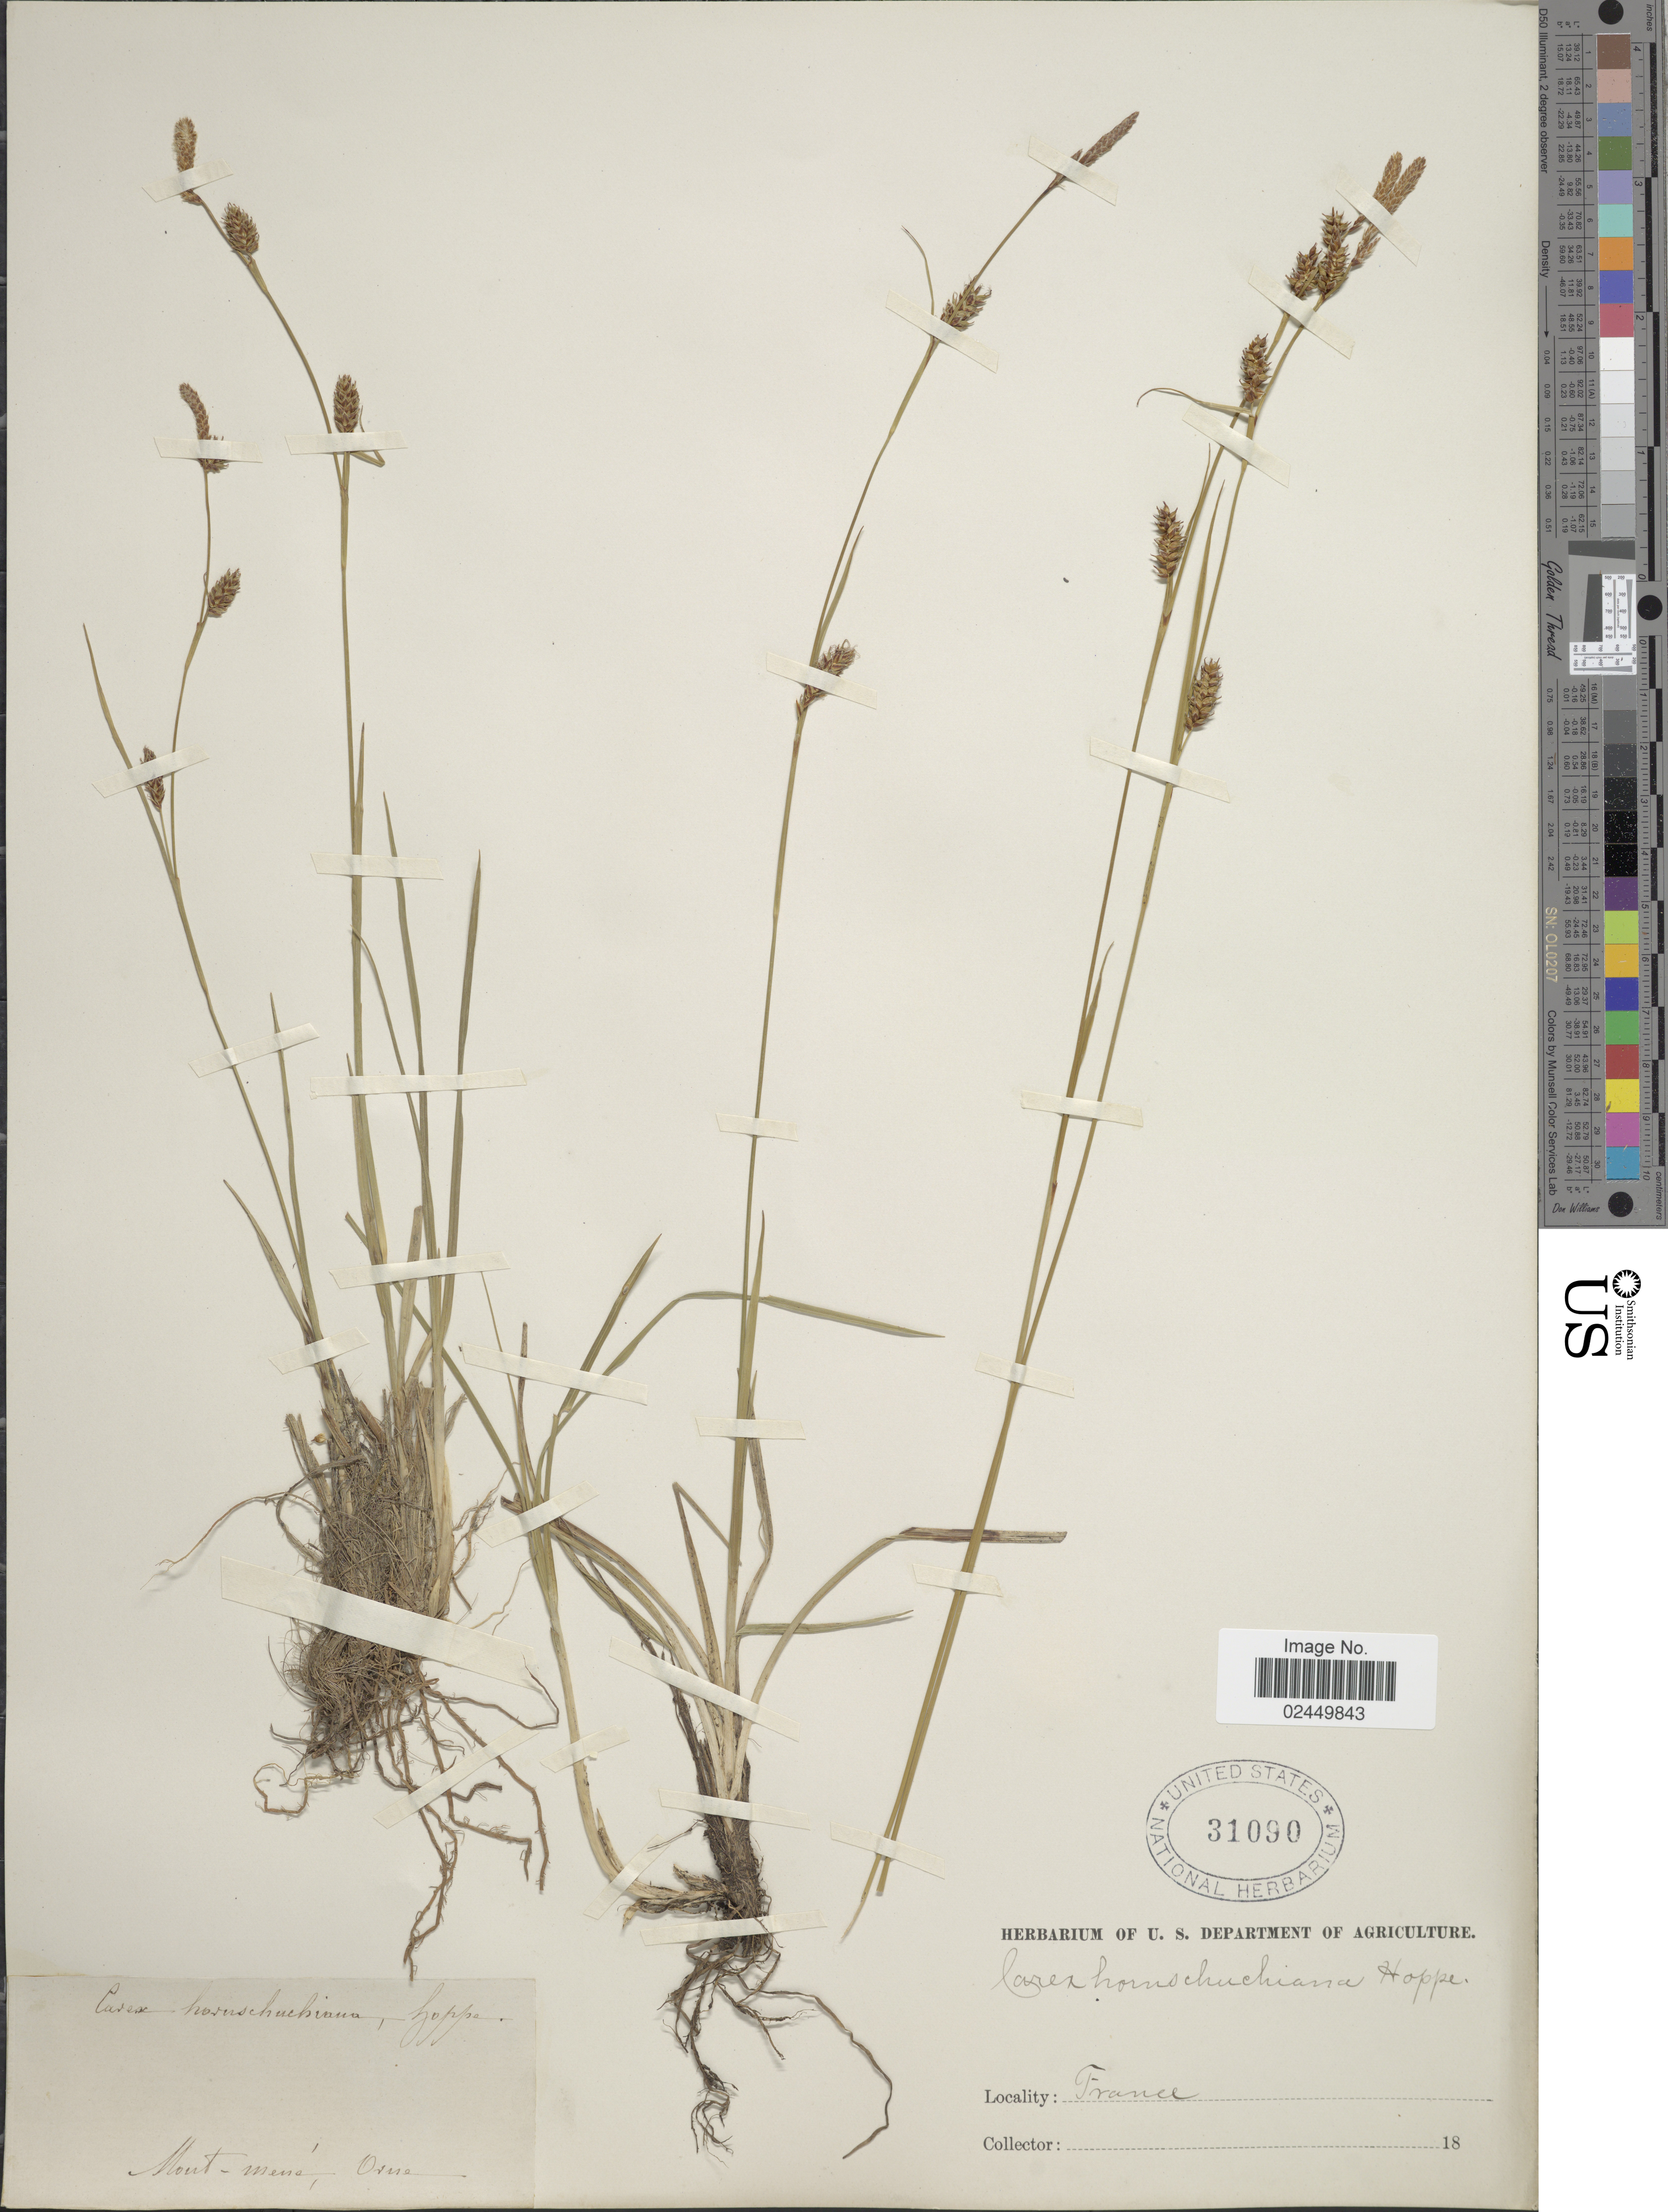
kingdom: Plantae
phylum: Tracheophyta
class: Liliopsida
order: Poales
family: Cyperaceae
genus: Carex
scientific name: Carex hostiana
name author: DC.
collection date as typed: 18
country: France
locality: Mont - mene, Orne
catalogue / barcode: US 31090